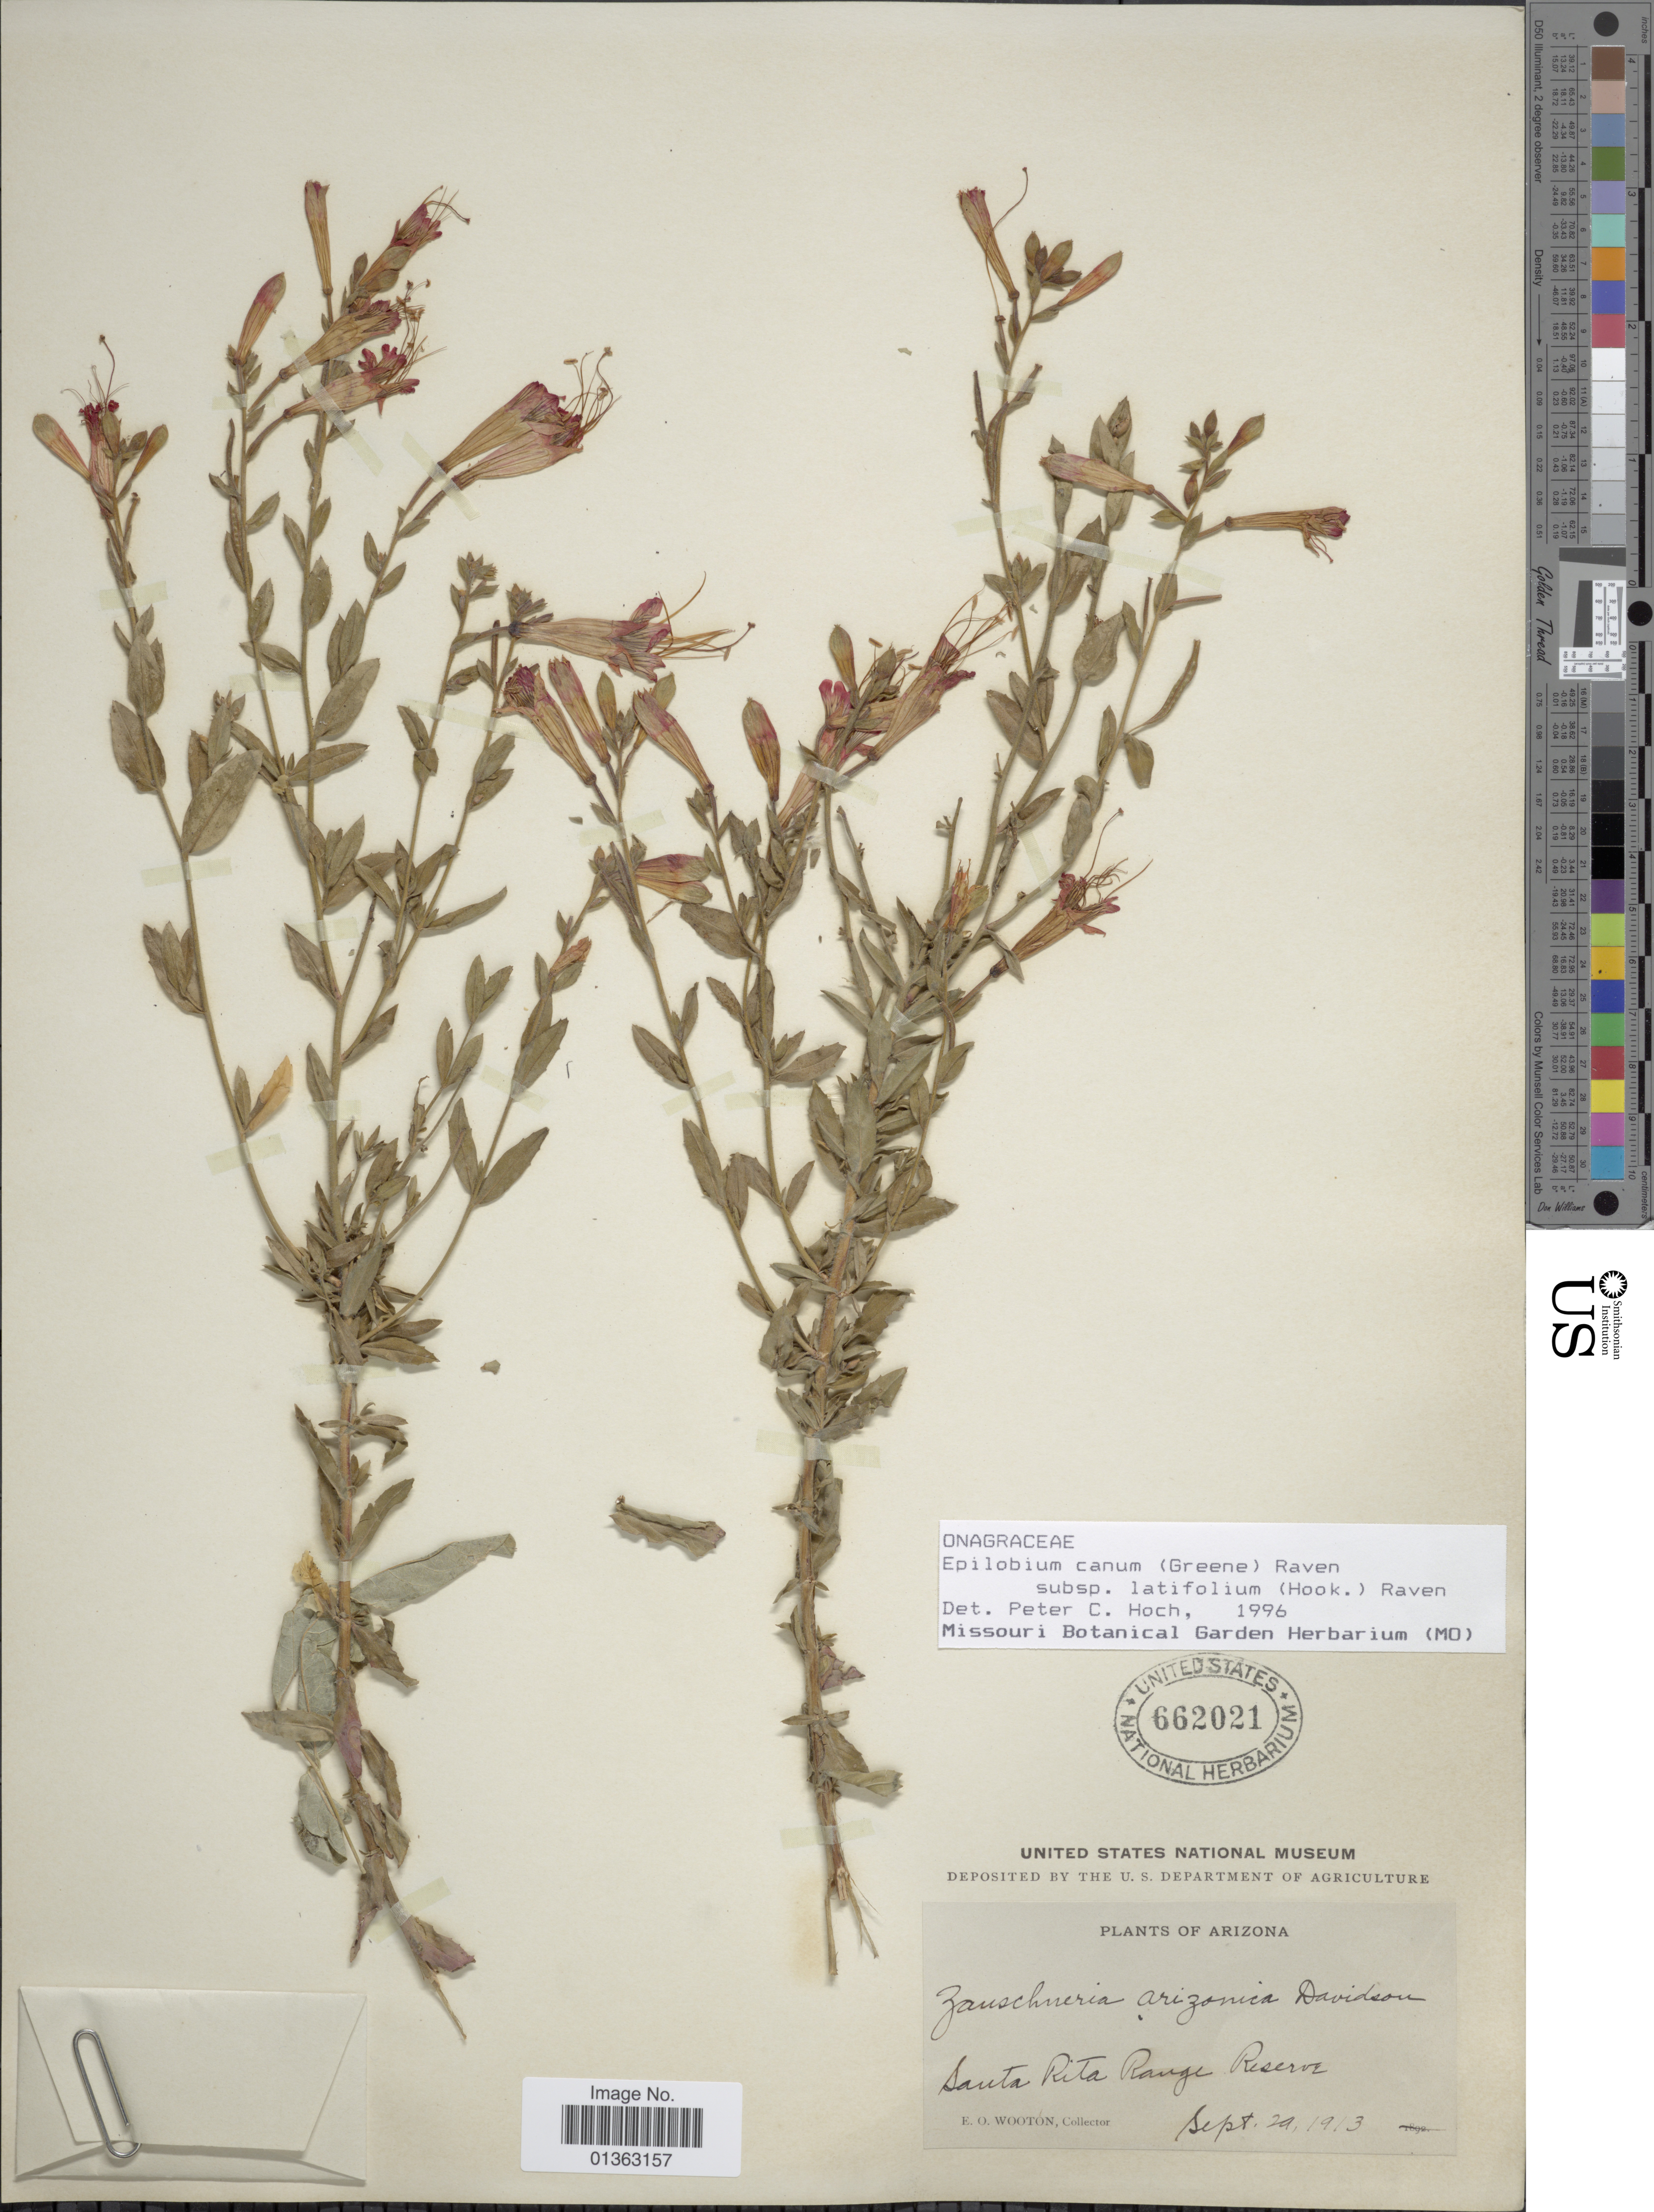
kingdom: Plantae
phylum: Tracheophyta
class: Magnoliopsida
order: Myrtales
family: Onagraceae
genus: Epilobium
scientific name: Epilobium canum subsp. latifolium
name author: (Hook.) P.H. Raven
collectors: E. O. Wooton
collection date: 1913-09-29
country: United States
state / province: Arizona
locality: Santa Rita Range Reserve.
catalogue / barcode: US 662021